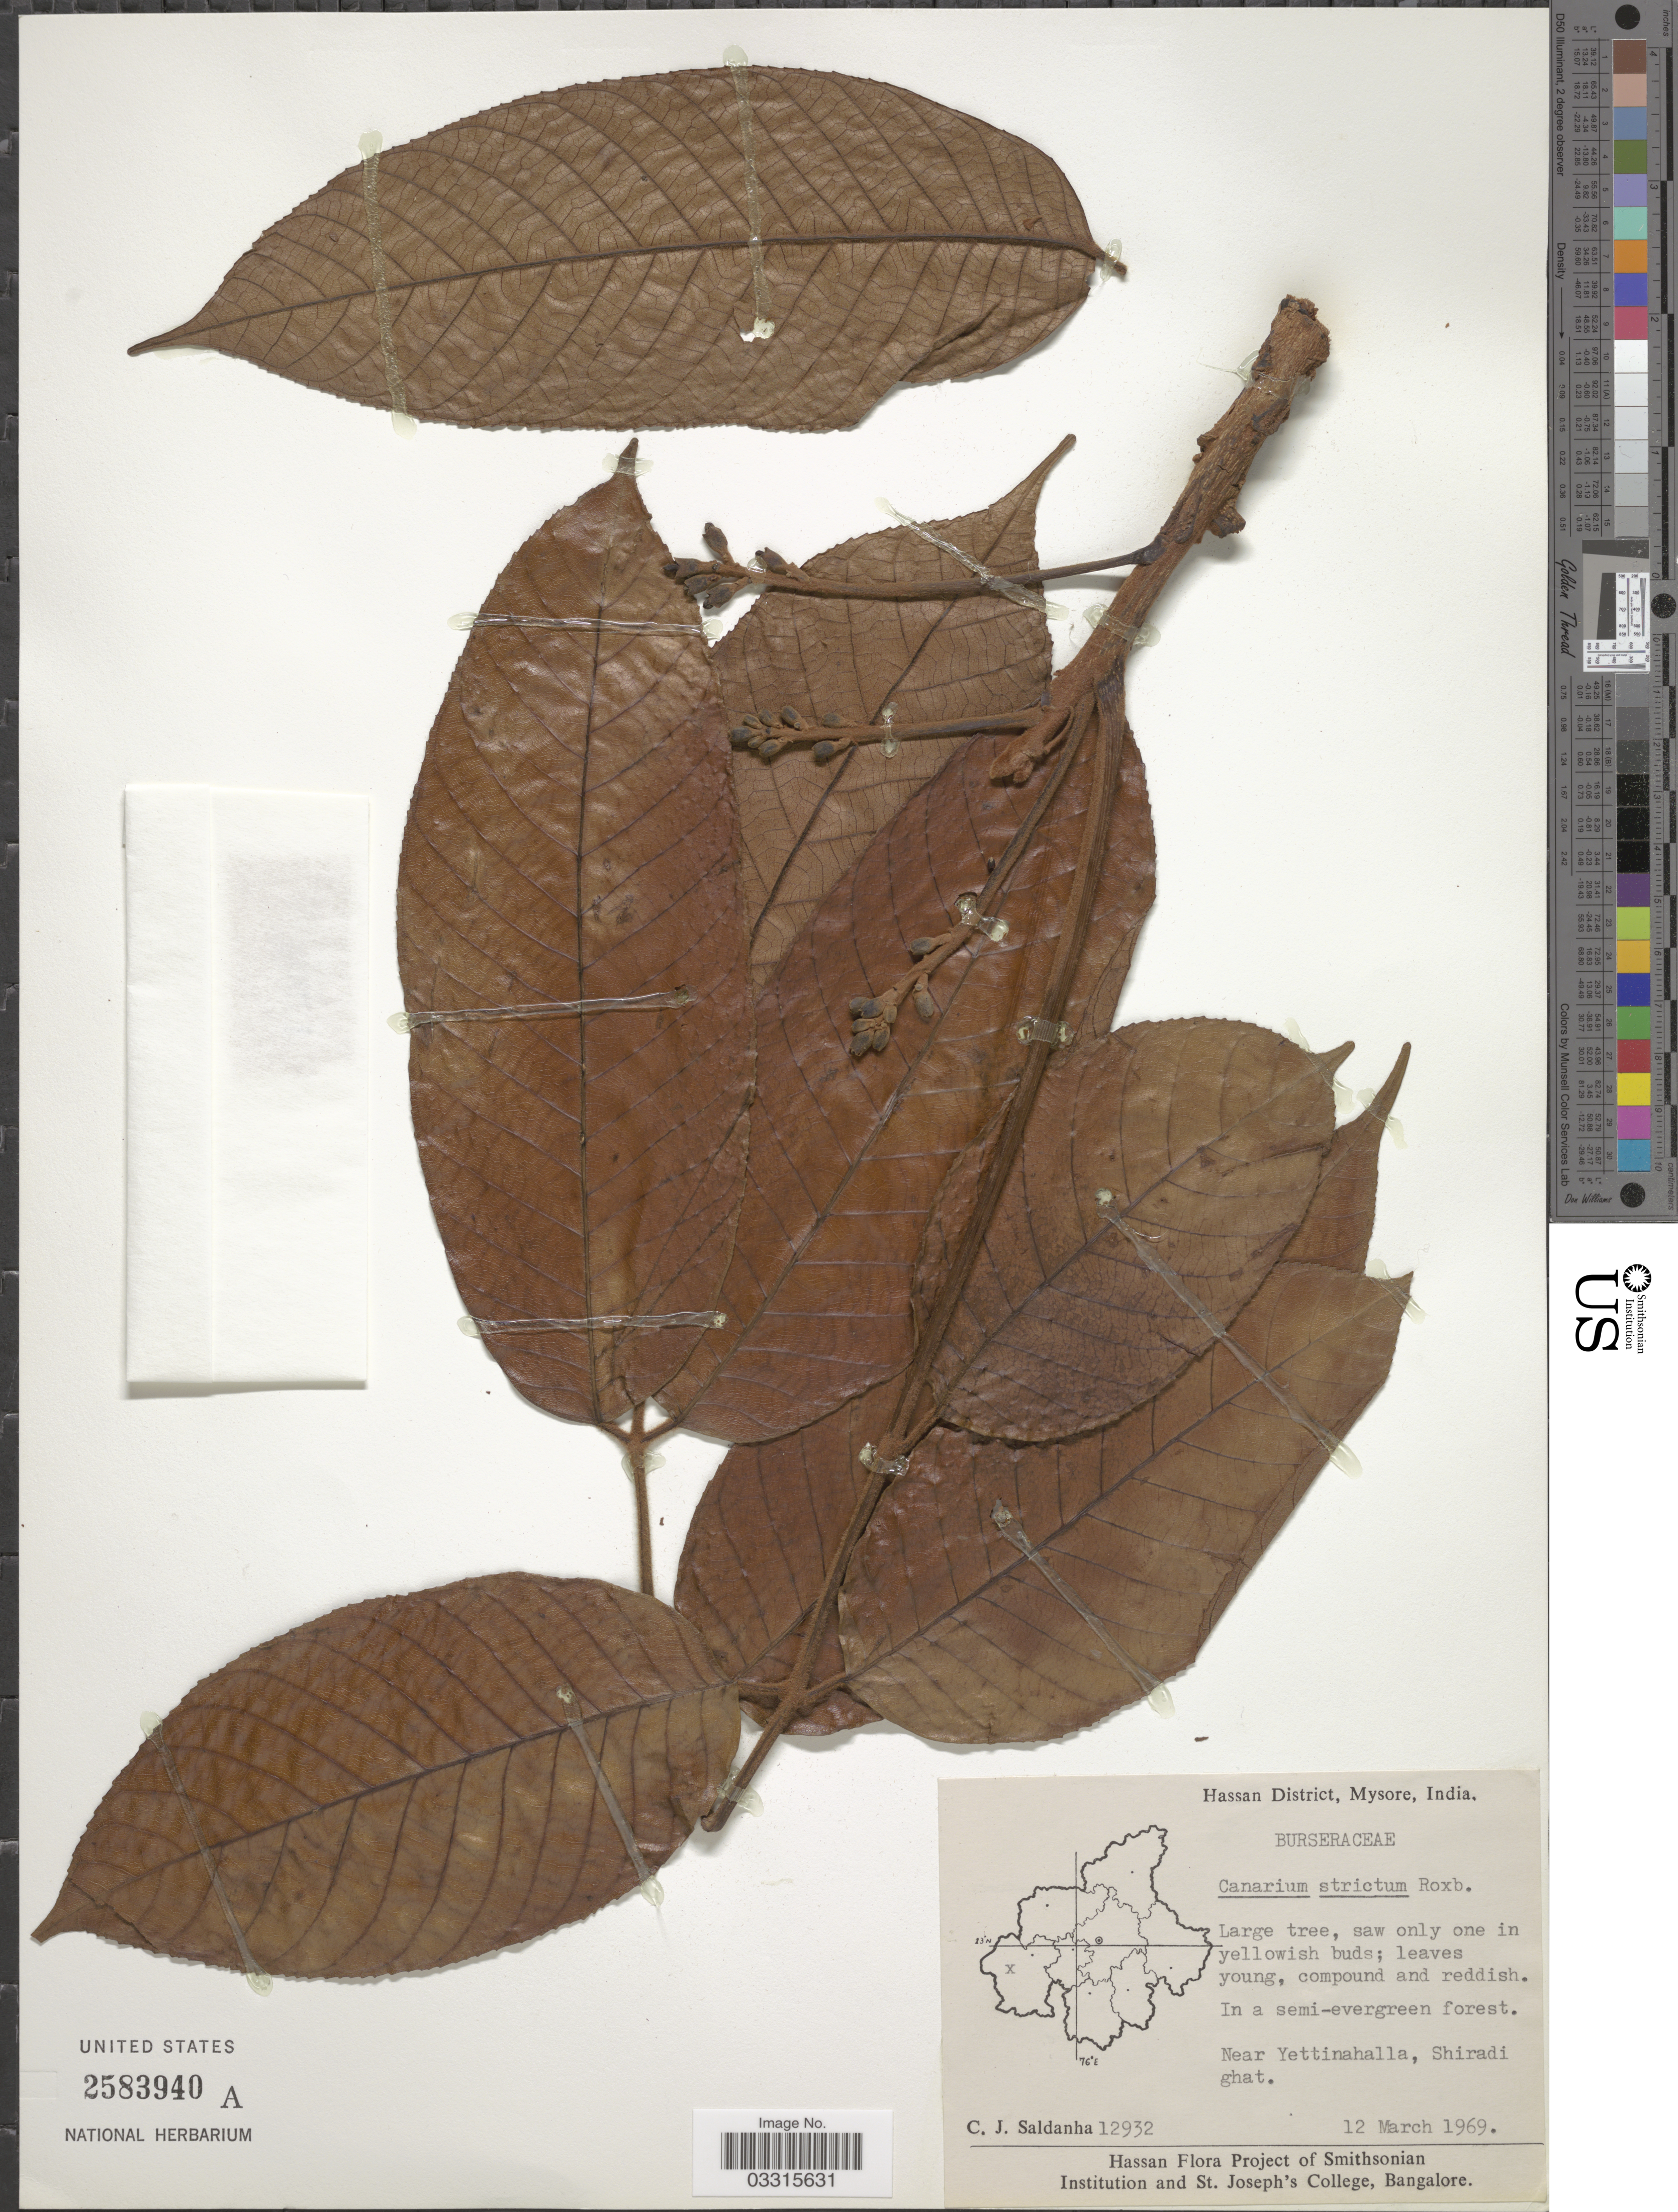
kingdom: Plantae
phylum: Tracheophyta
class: Magnoliopsida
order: Sapindales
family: Burseraceae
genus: Canarium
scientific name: Canarium strictum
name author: Roxb.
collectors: C. J. Saldanha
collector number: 12932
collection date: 1969-03-12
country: India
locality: Hassan District, Mysore. Near Yettinahalla, Shiradi ghat.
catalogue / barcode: US 2583940A